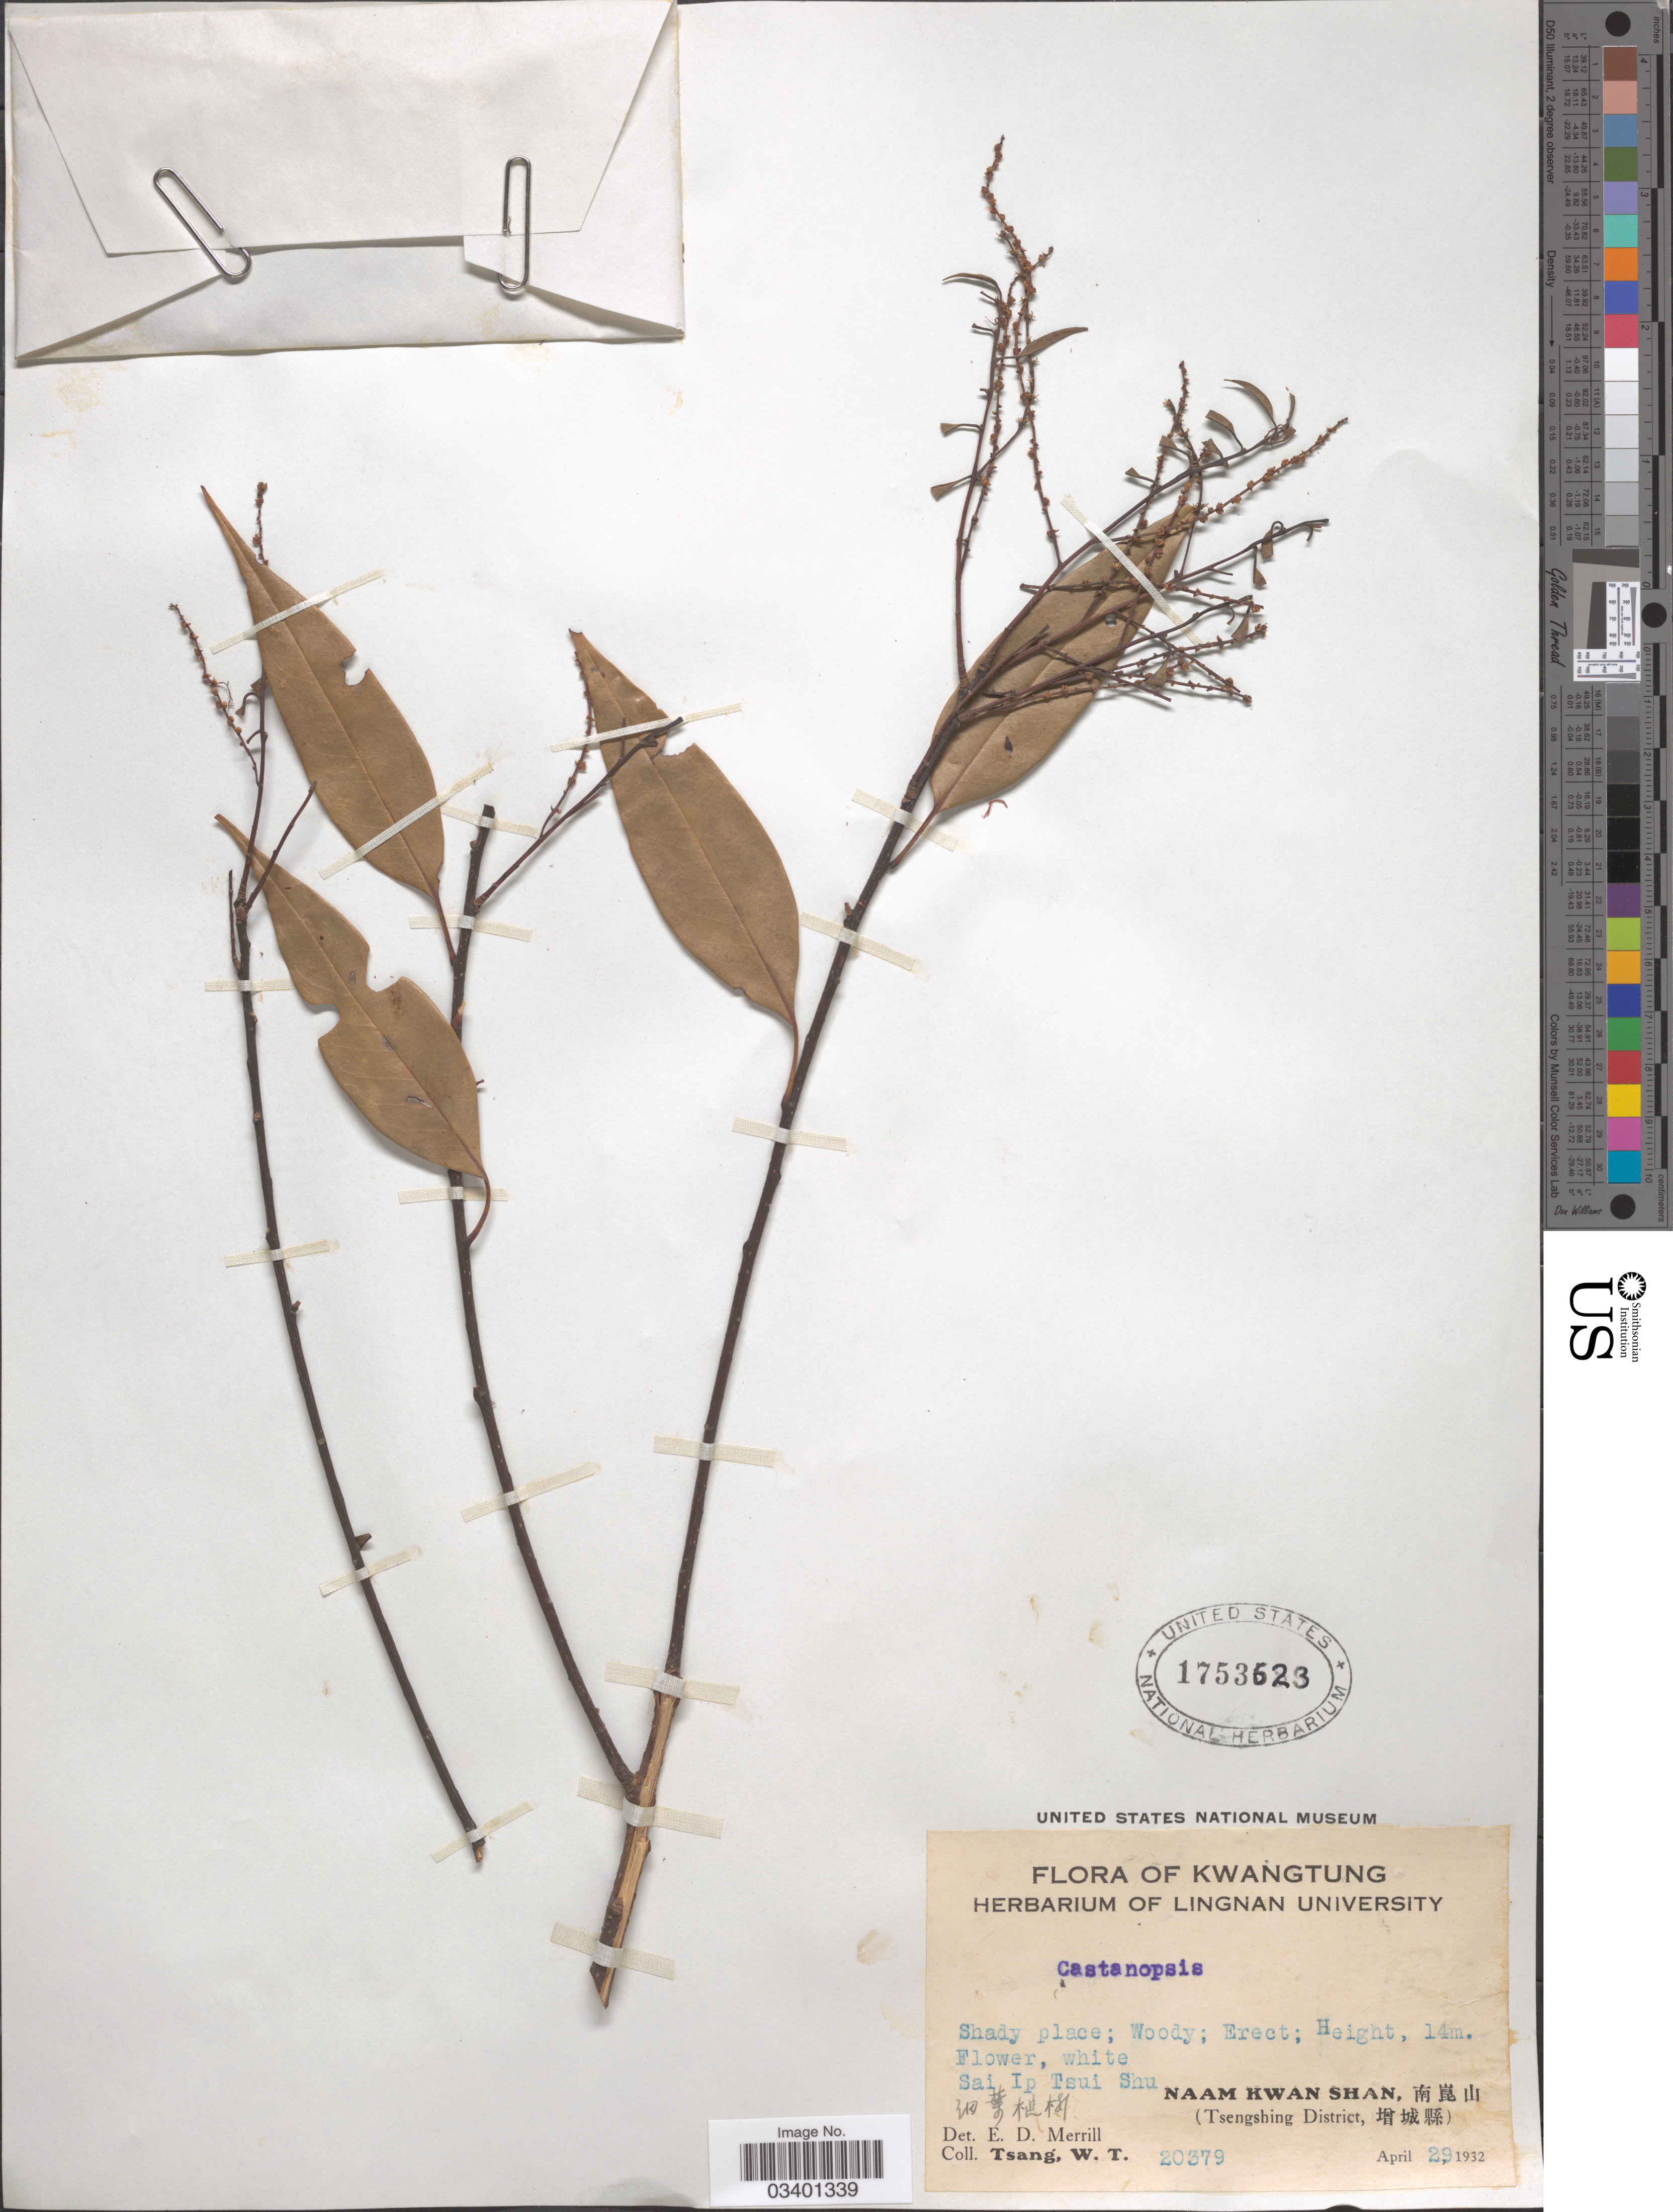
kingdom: Plantae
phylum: Tracheophyta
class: Magnoliopsida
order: Fagales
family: Fagaceae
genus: Castanopsis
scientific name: Castanopsis sp.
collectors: W. T. Tsang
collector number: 20379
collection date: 1932-04-29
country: China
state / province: Guangdong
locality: Sai Ip Tsui Shu. Naam Kwan Shan, X. (Tsengshing District, X).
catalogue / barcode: US 1753623